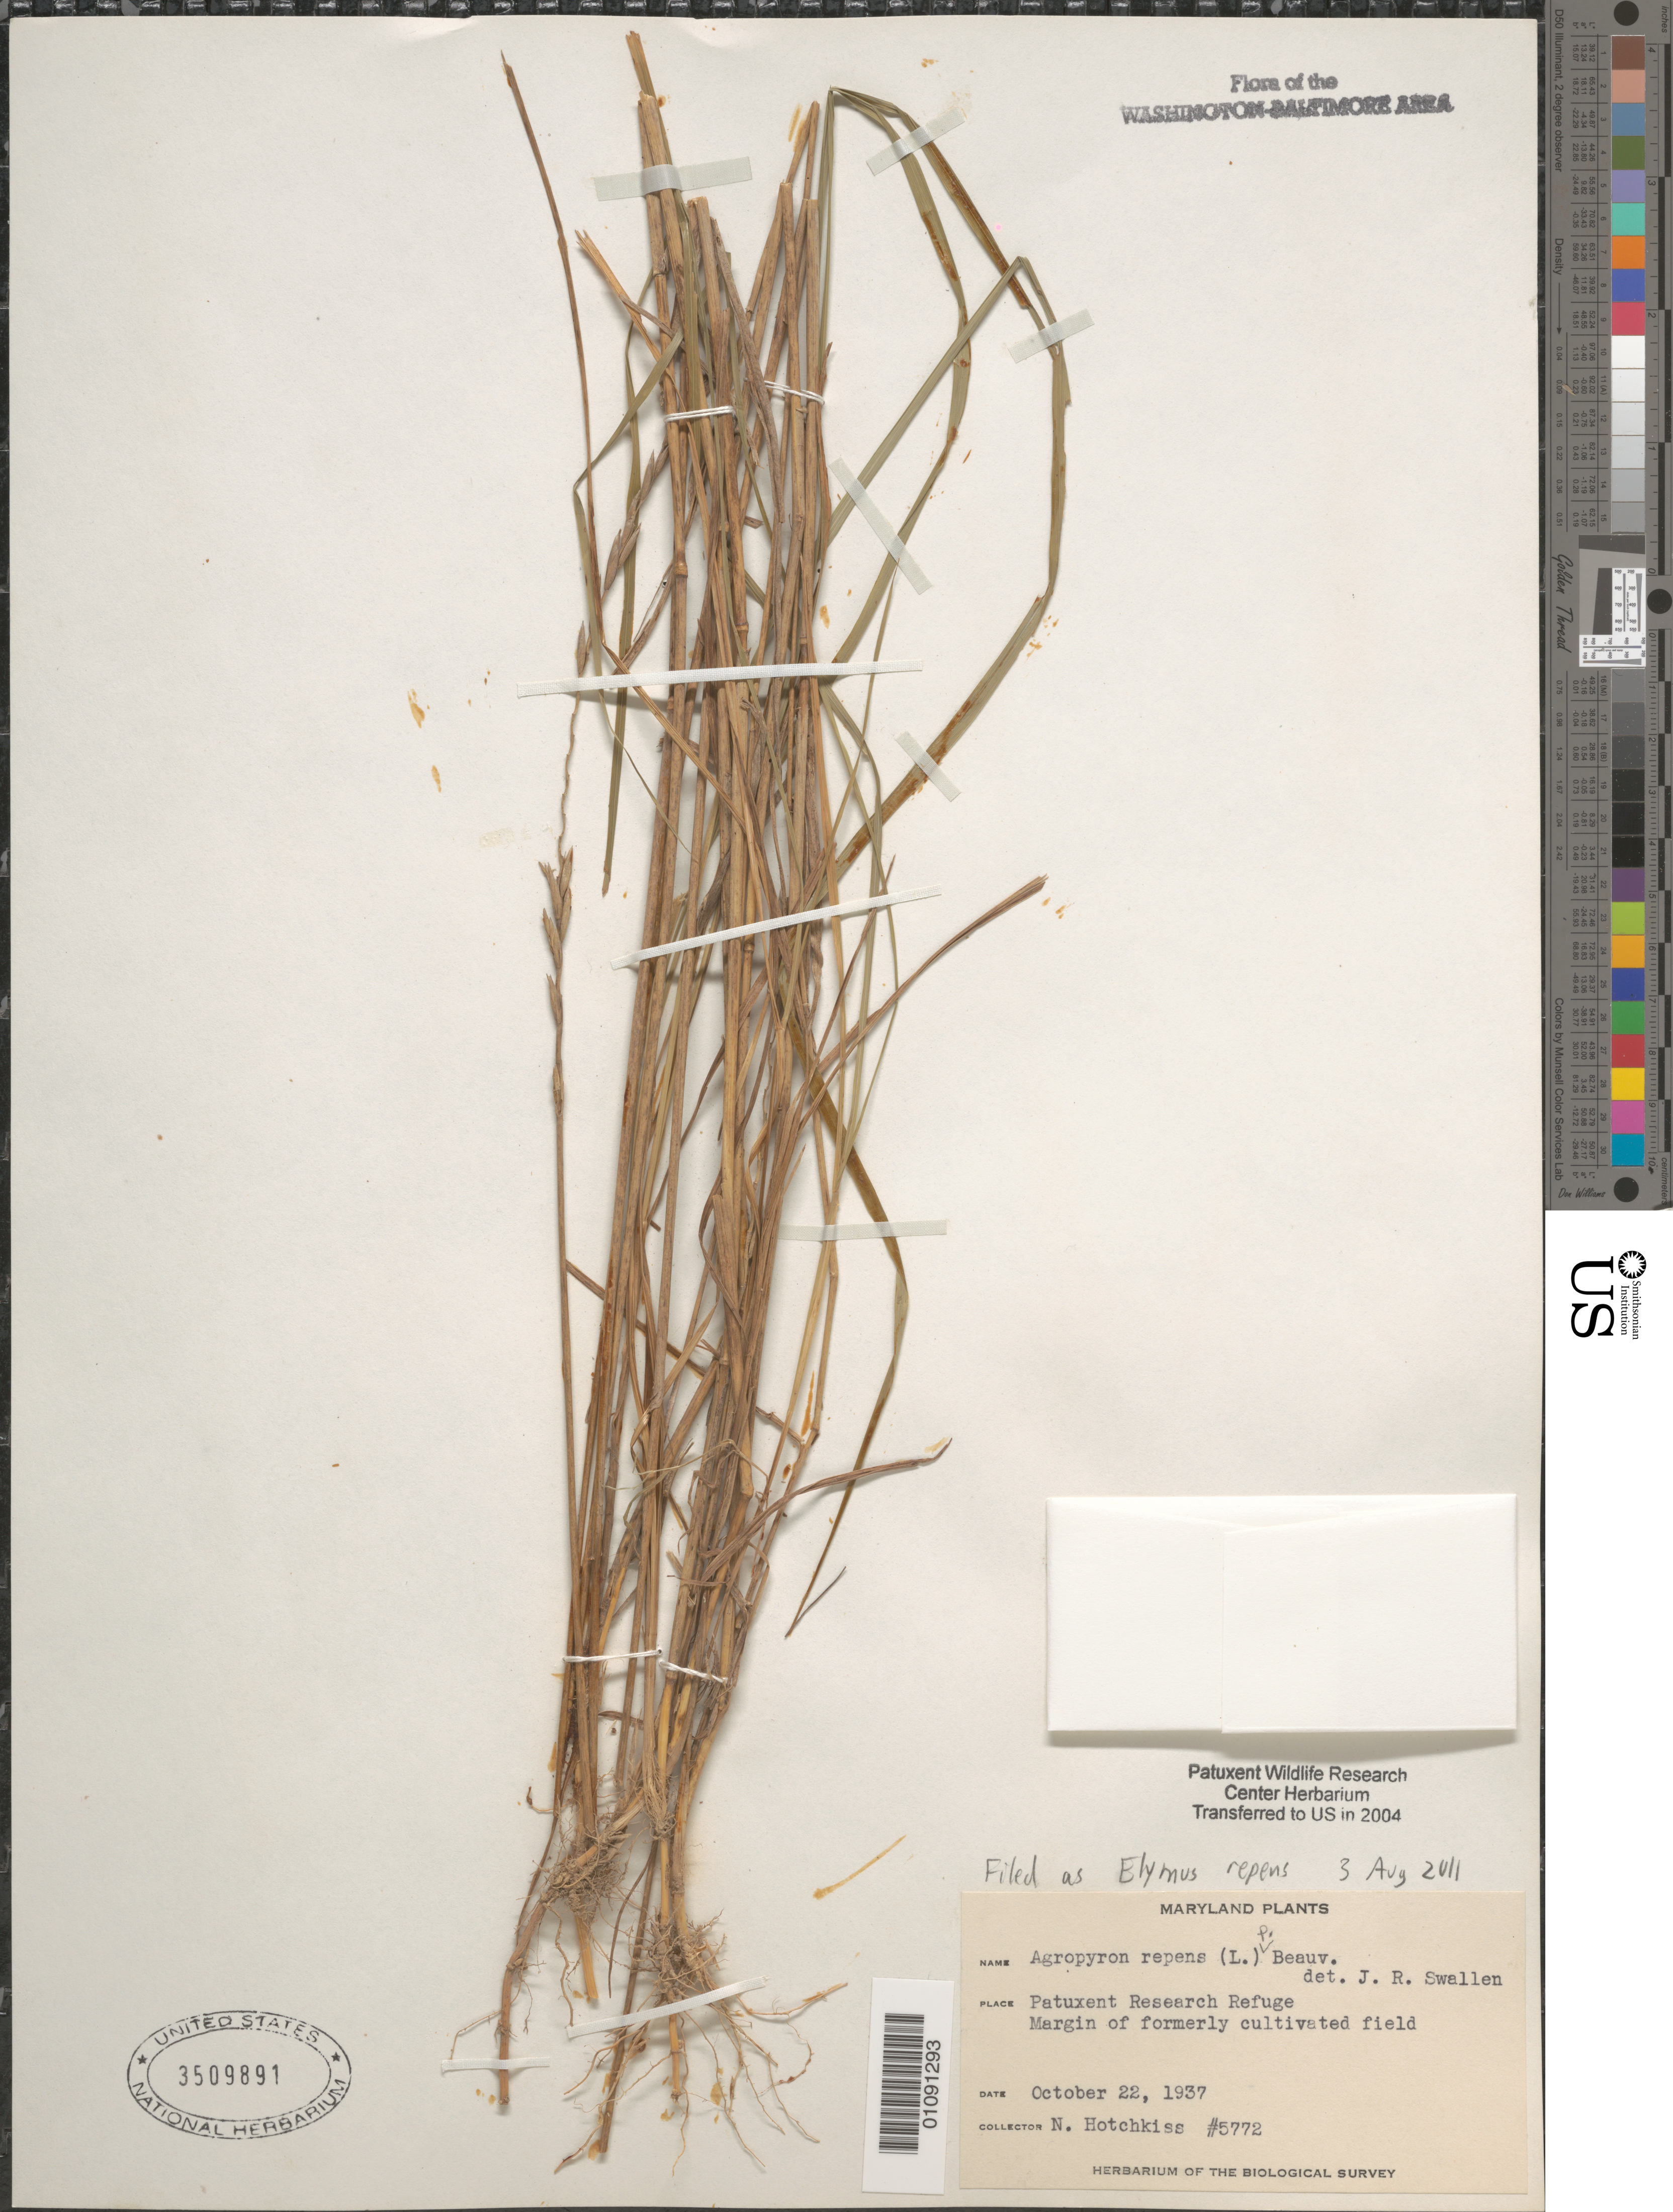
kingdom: Plantae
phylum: Tracheophyta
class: Liliopsida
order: Poales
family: Poaceae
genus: Elymus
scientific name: Elymus repens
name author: (L.) Gould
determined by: Swallen, Jason R.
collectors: N. Hotchkiss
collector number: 5772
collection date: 1937-10-22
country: United States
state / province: Maryland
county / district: Prince George's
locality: Patuxent Wildlife Refuge.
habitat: Margin of formerly cultivated field.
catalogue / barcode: US 3509891